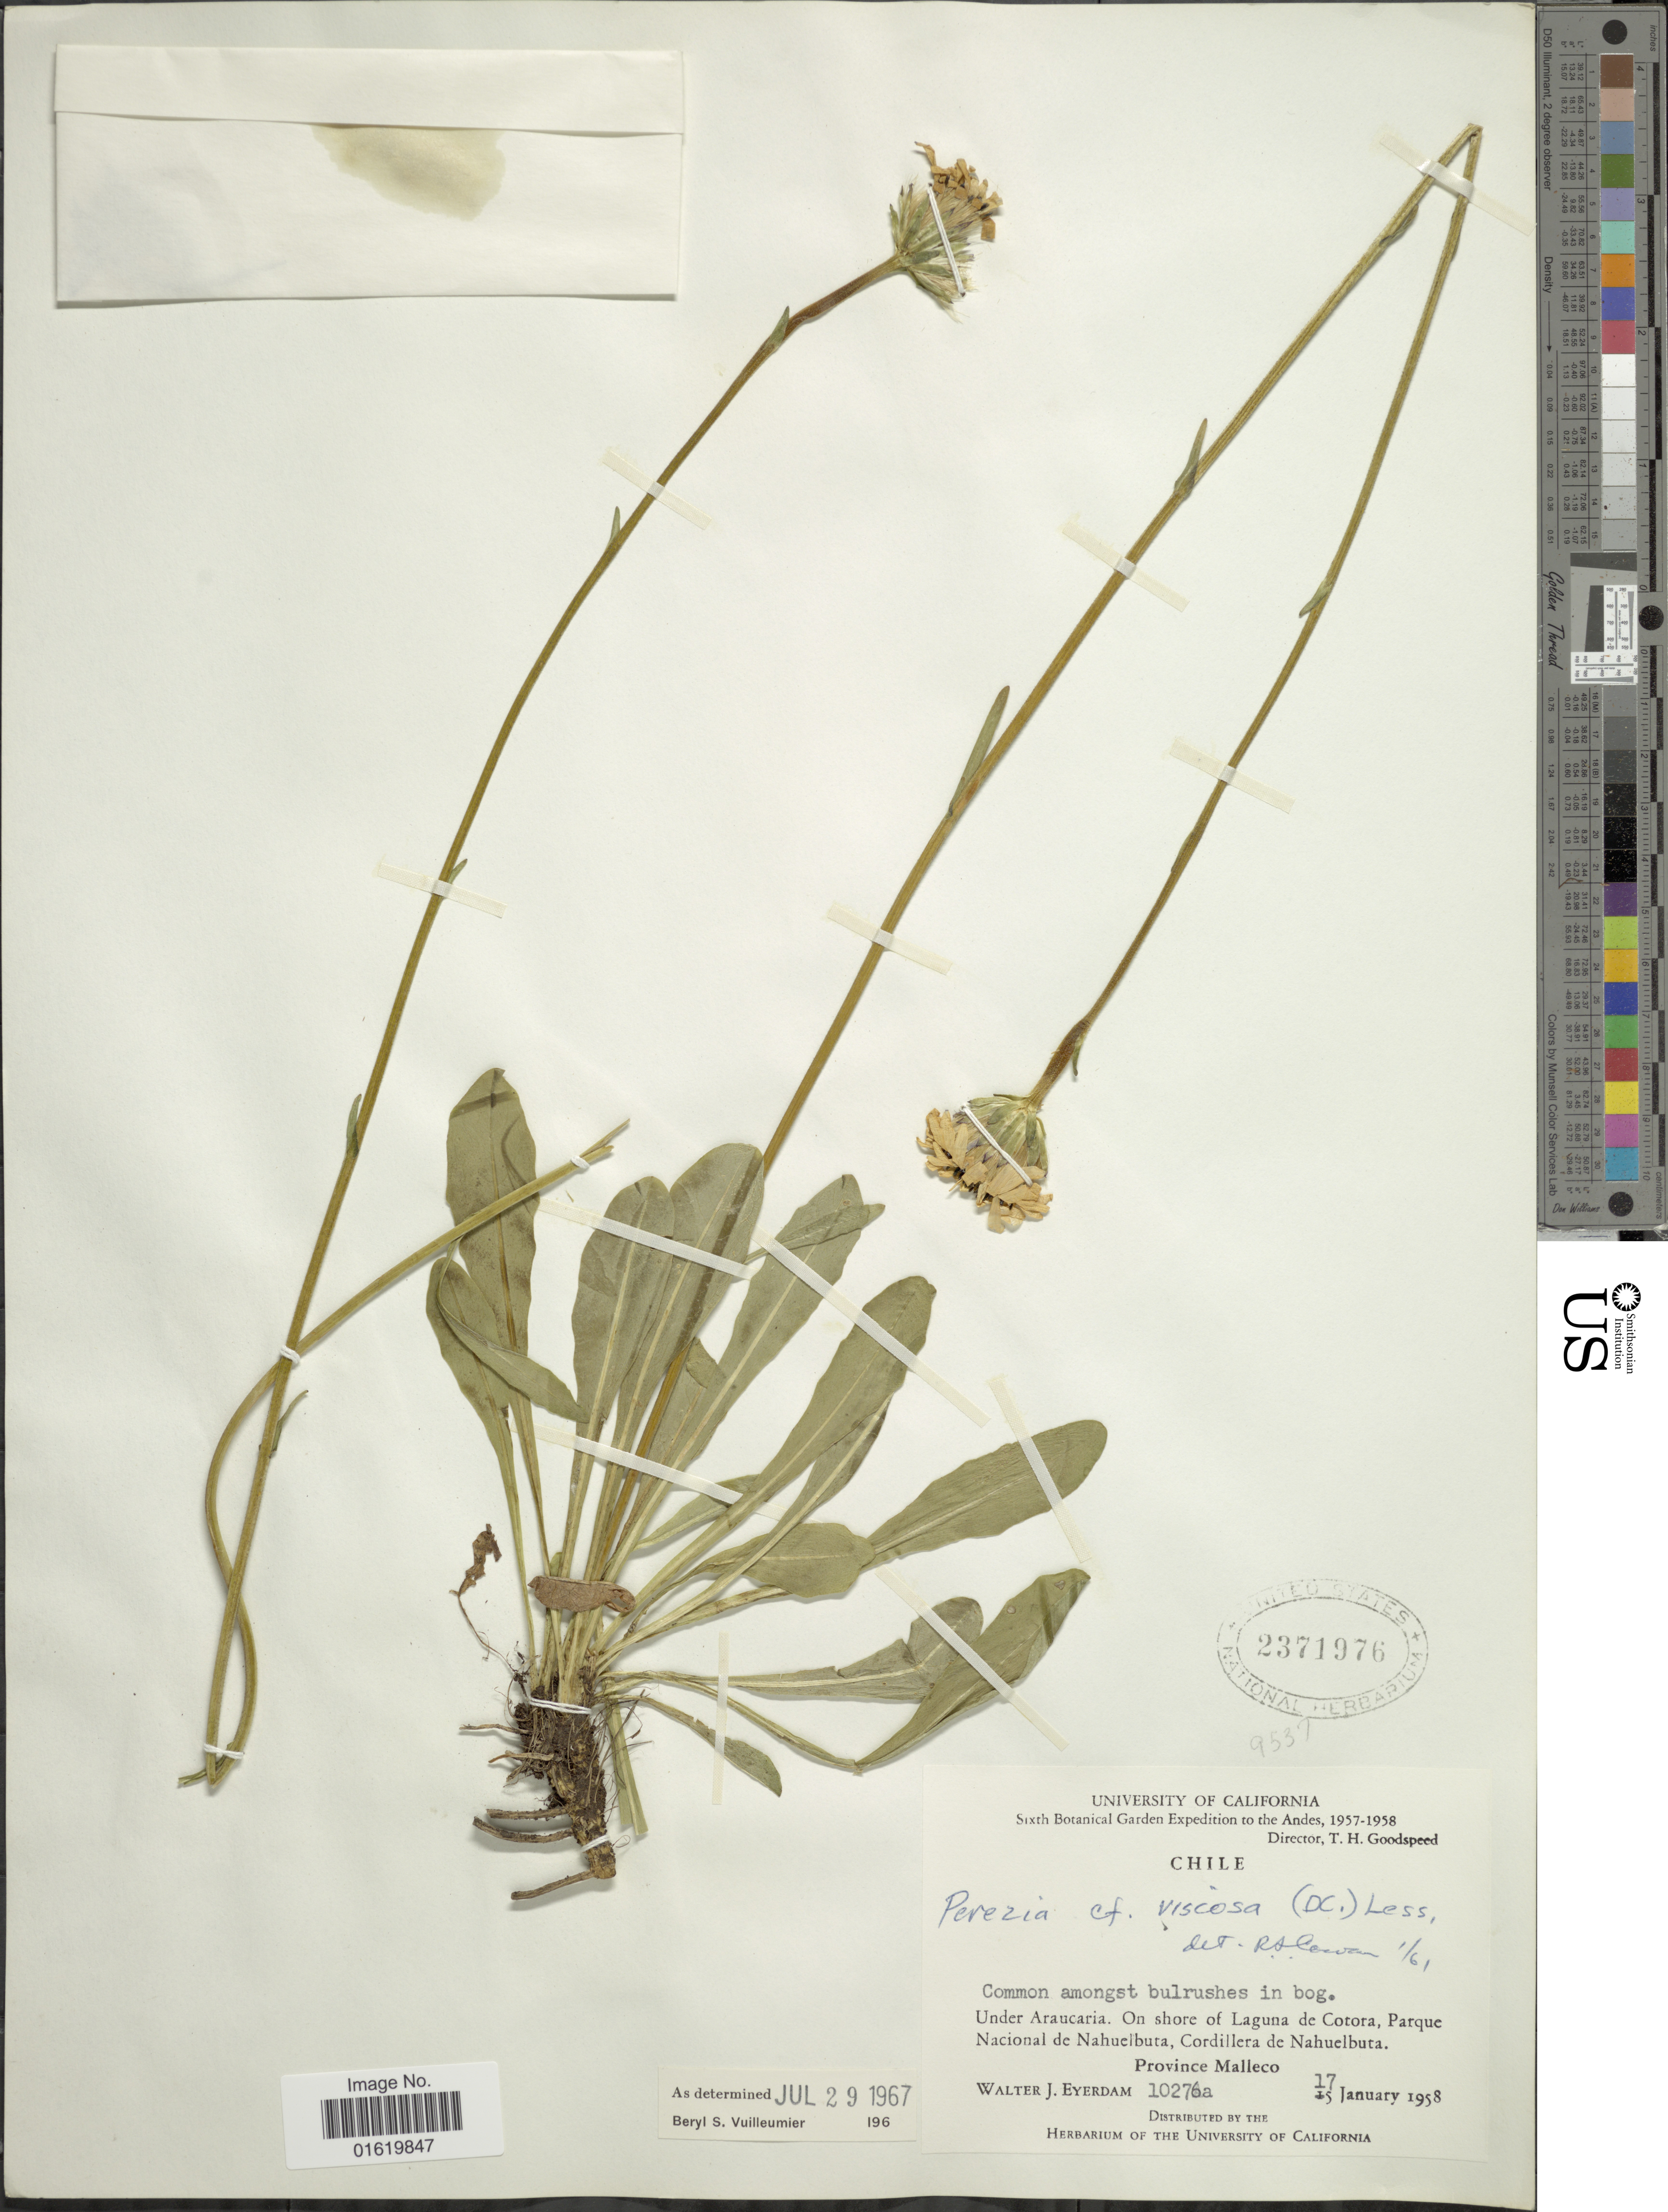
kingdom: Plantae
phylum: Tracheophyta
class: Magnoliopsida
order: Asterales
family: Asteraceae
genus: Perezia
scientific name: Perezia spathulata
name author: (Lag. & D. Don) Hook. & Arn.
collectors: W. J. Eyerdam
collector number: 10276a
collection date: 1958-01-17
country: Chile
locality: Under Araucaria. On shore of Laguna de Cotota, Parque Nacional de Nahuelbuta, Cordillera de Nahuelbuta. Province Malleco.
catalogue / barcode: US 2371976